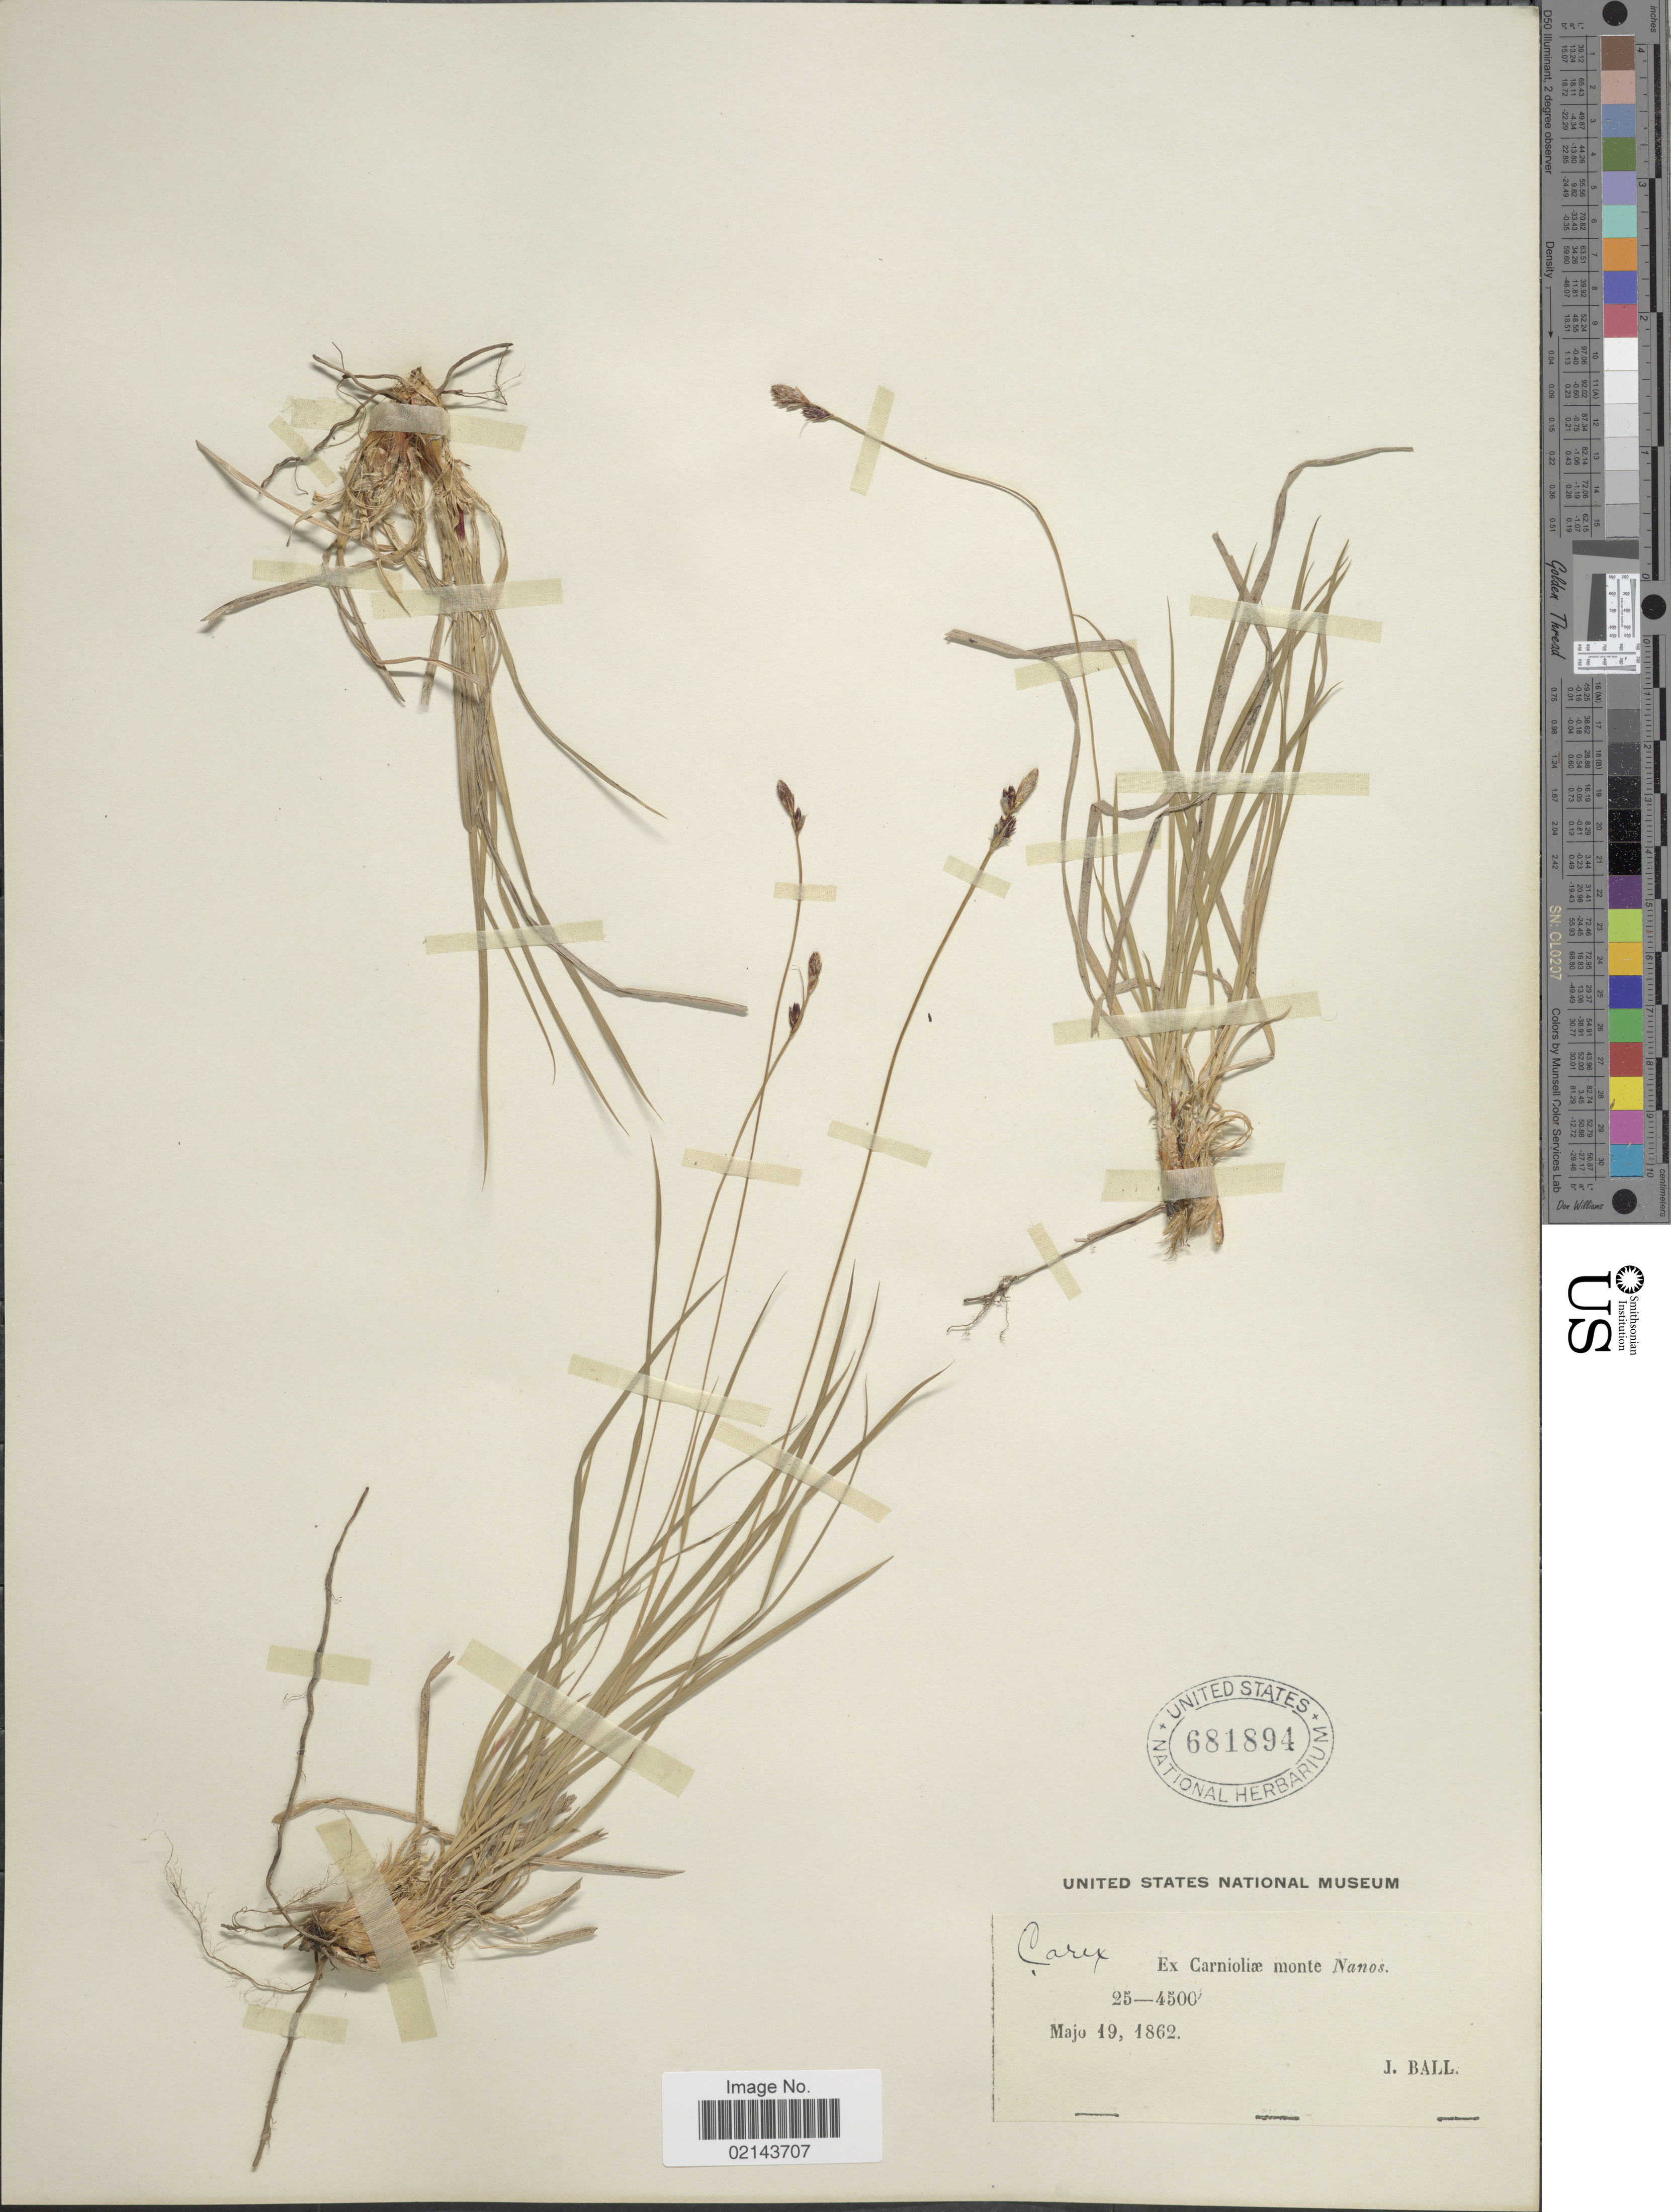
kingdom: Plantae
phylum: Tracheophyta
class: Liliopsida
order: Poales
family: Cyperaceae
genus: Carex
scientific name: Carex sp.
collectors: J. Ball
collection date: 1862-05-19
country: Slovenia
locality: Carnioliæ monte Nanos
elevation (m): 762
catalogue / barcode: US 681894